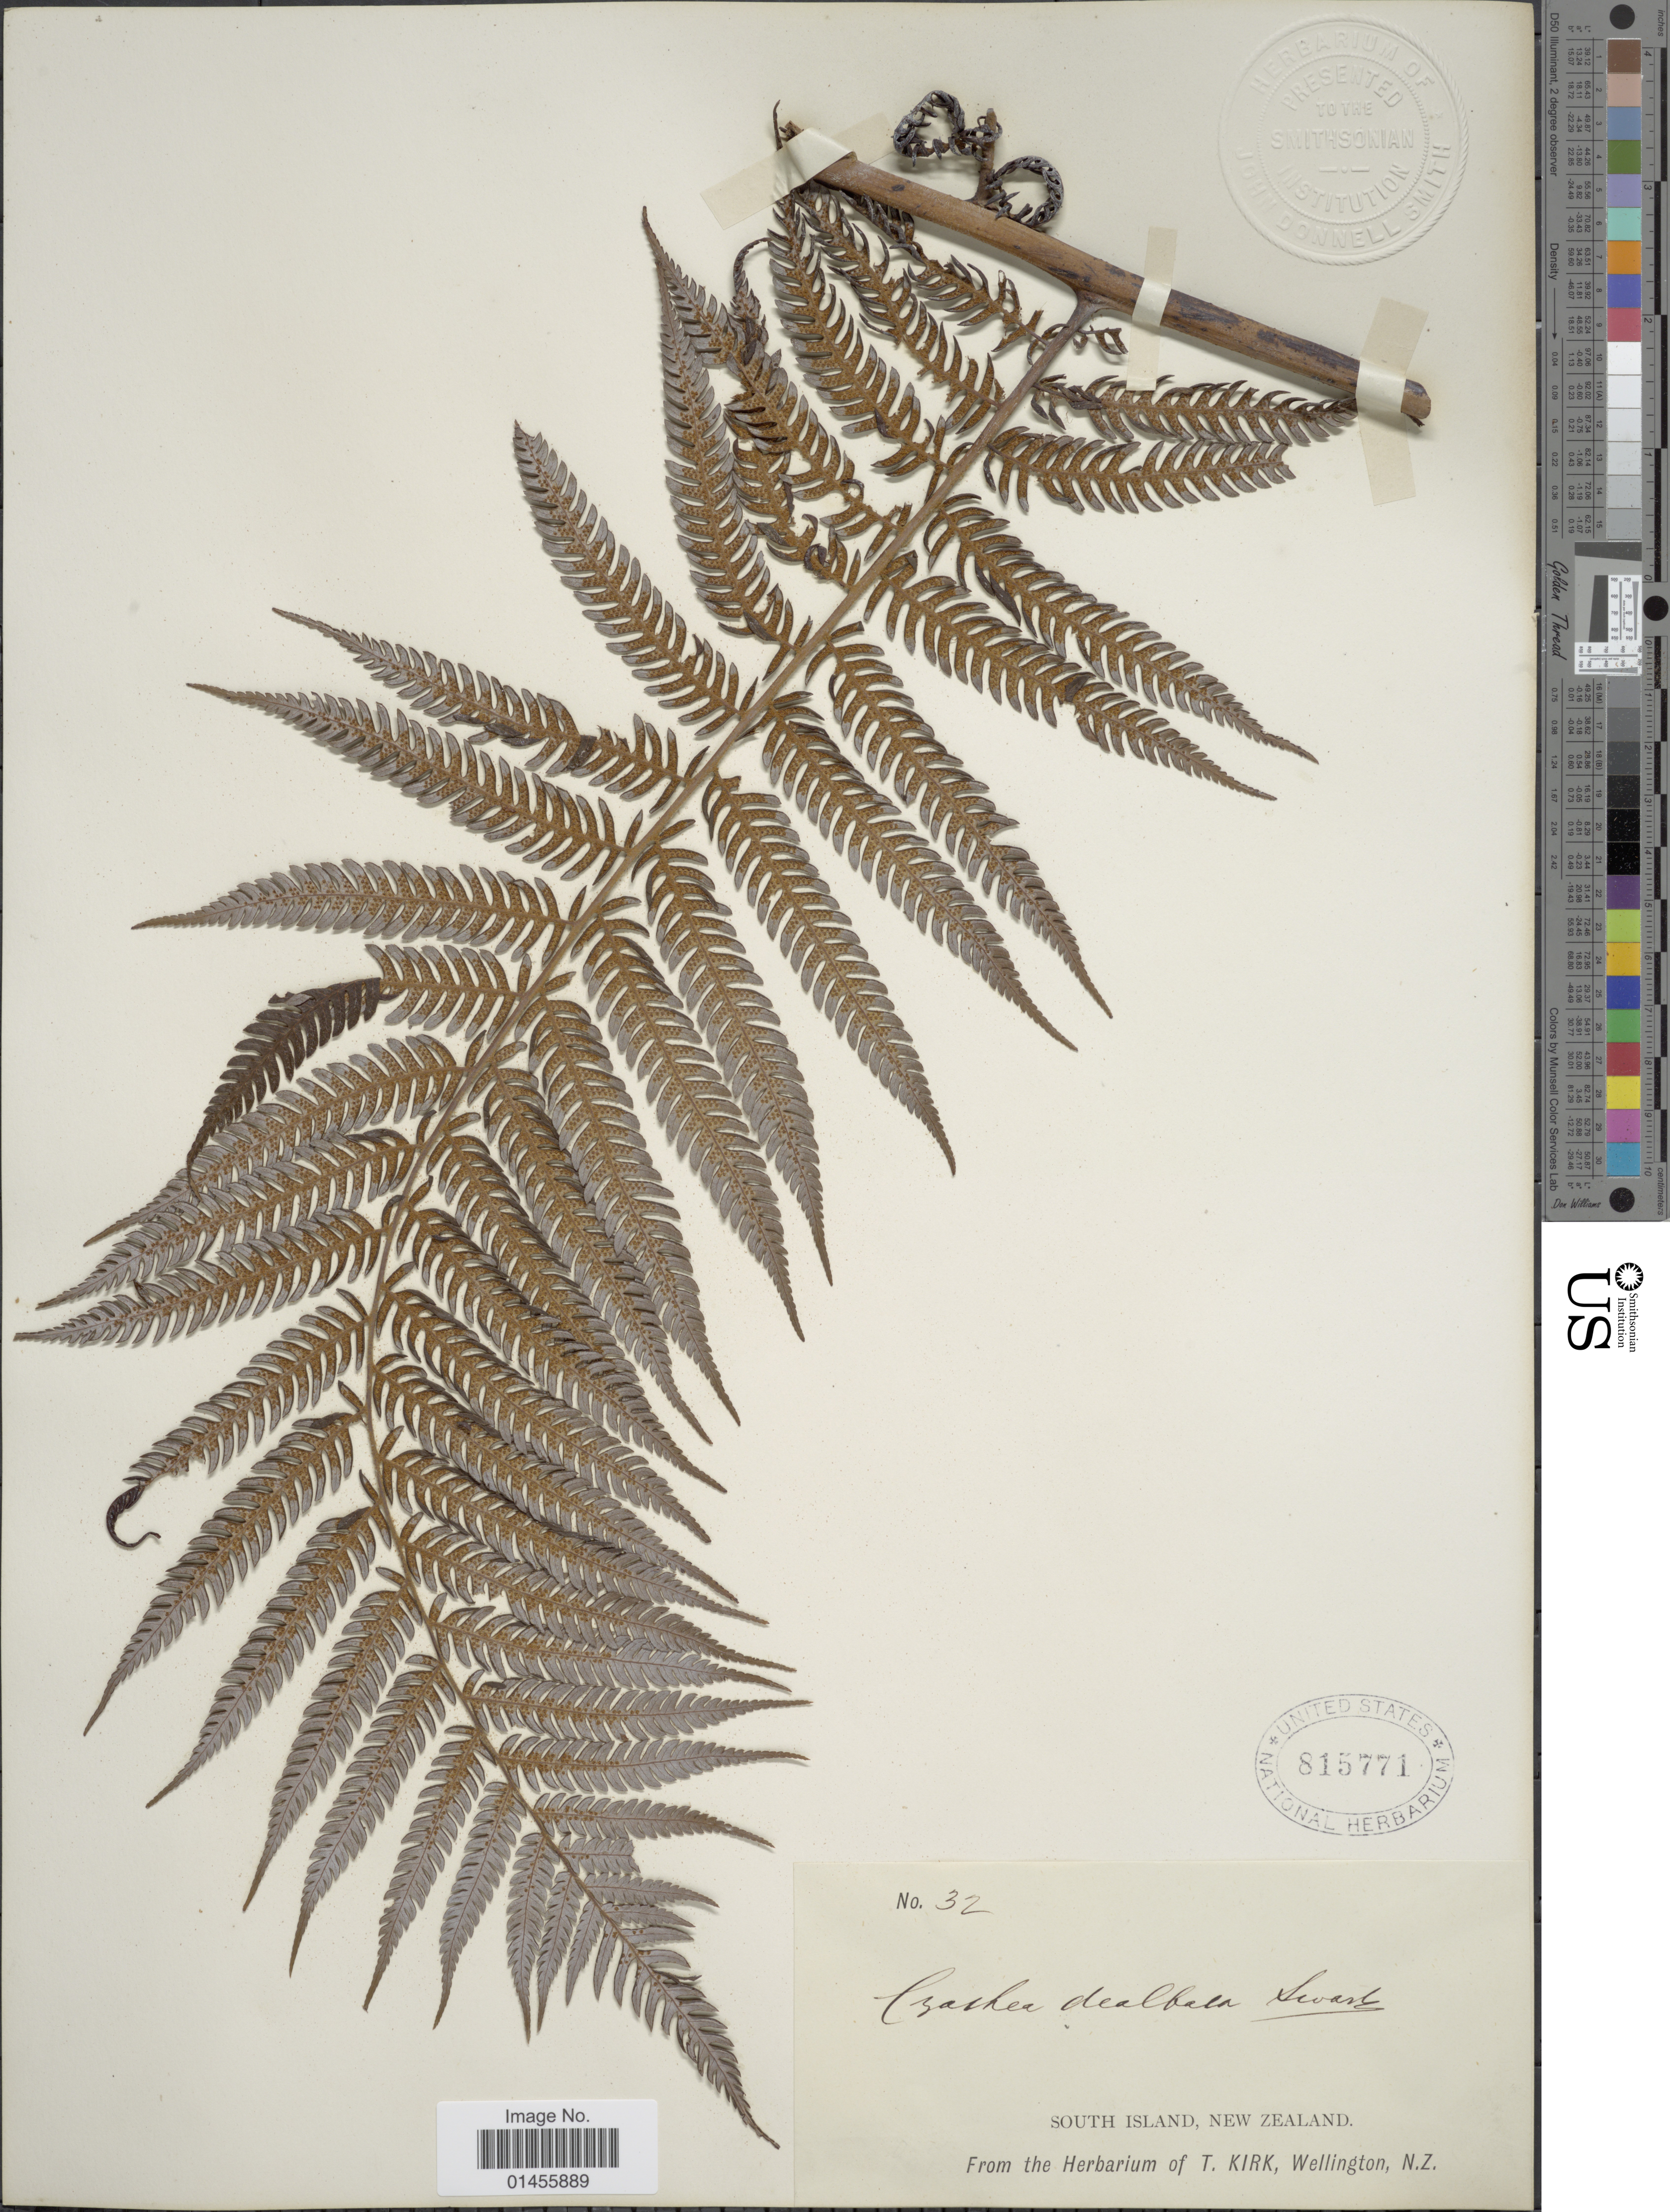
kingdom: Plantae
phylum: Tracheophyta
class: Polypodiopsida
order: Cyatheales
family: Cyatheaceae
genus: Alsophila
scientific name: Alsophila dealbata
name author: (G. Forst.)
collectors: ex herb. T. Kirk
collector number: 32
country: New Zealand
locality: South Island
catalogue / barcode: US 815771